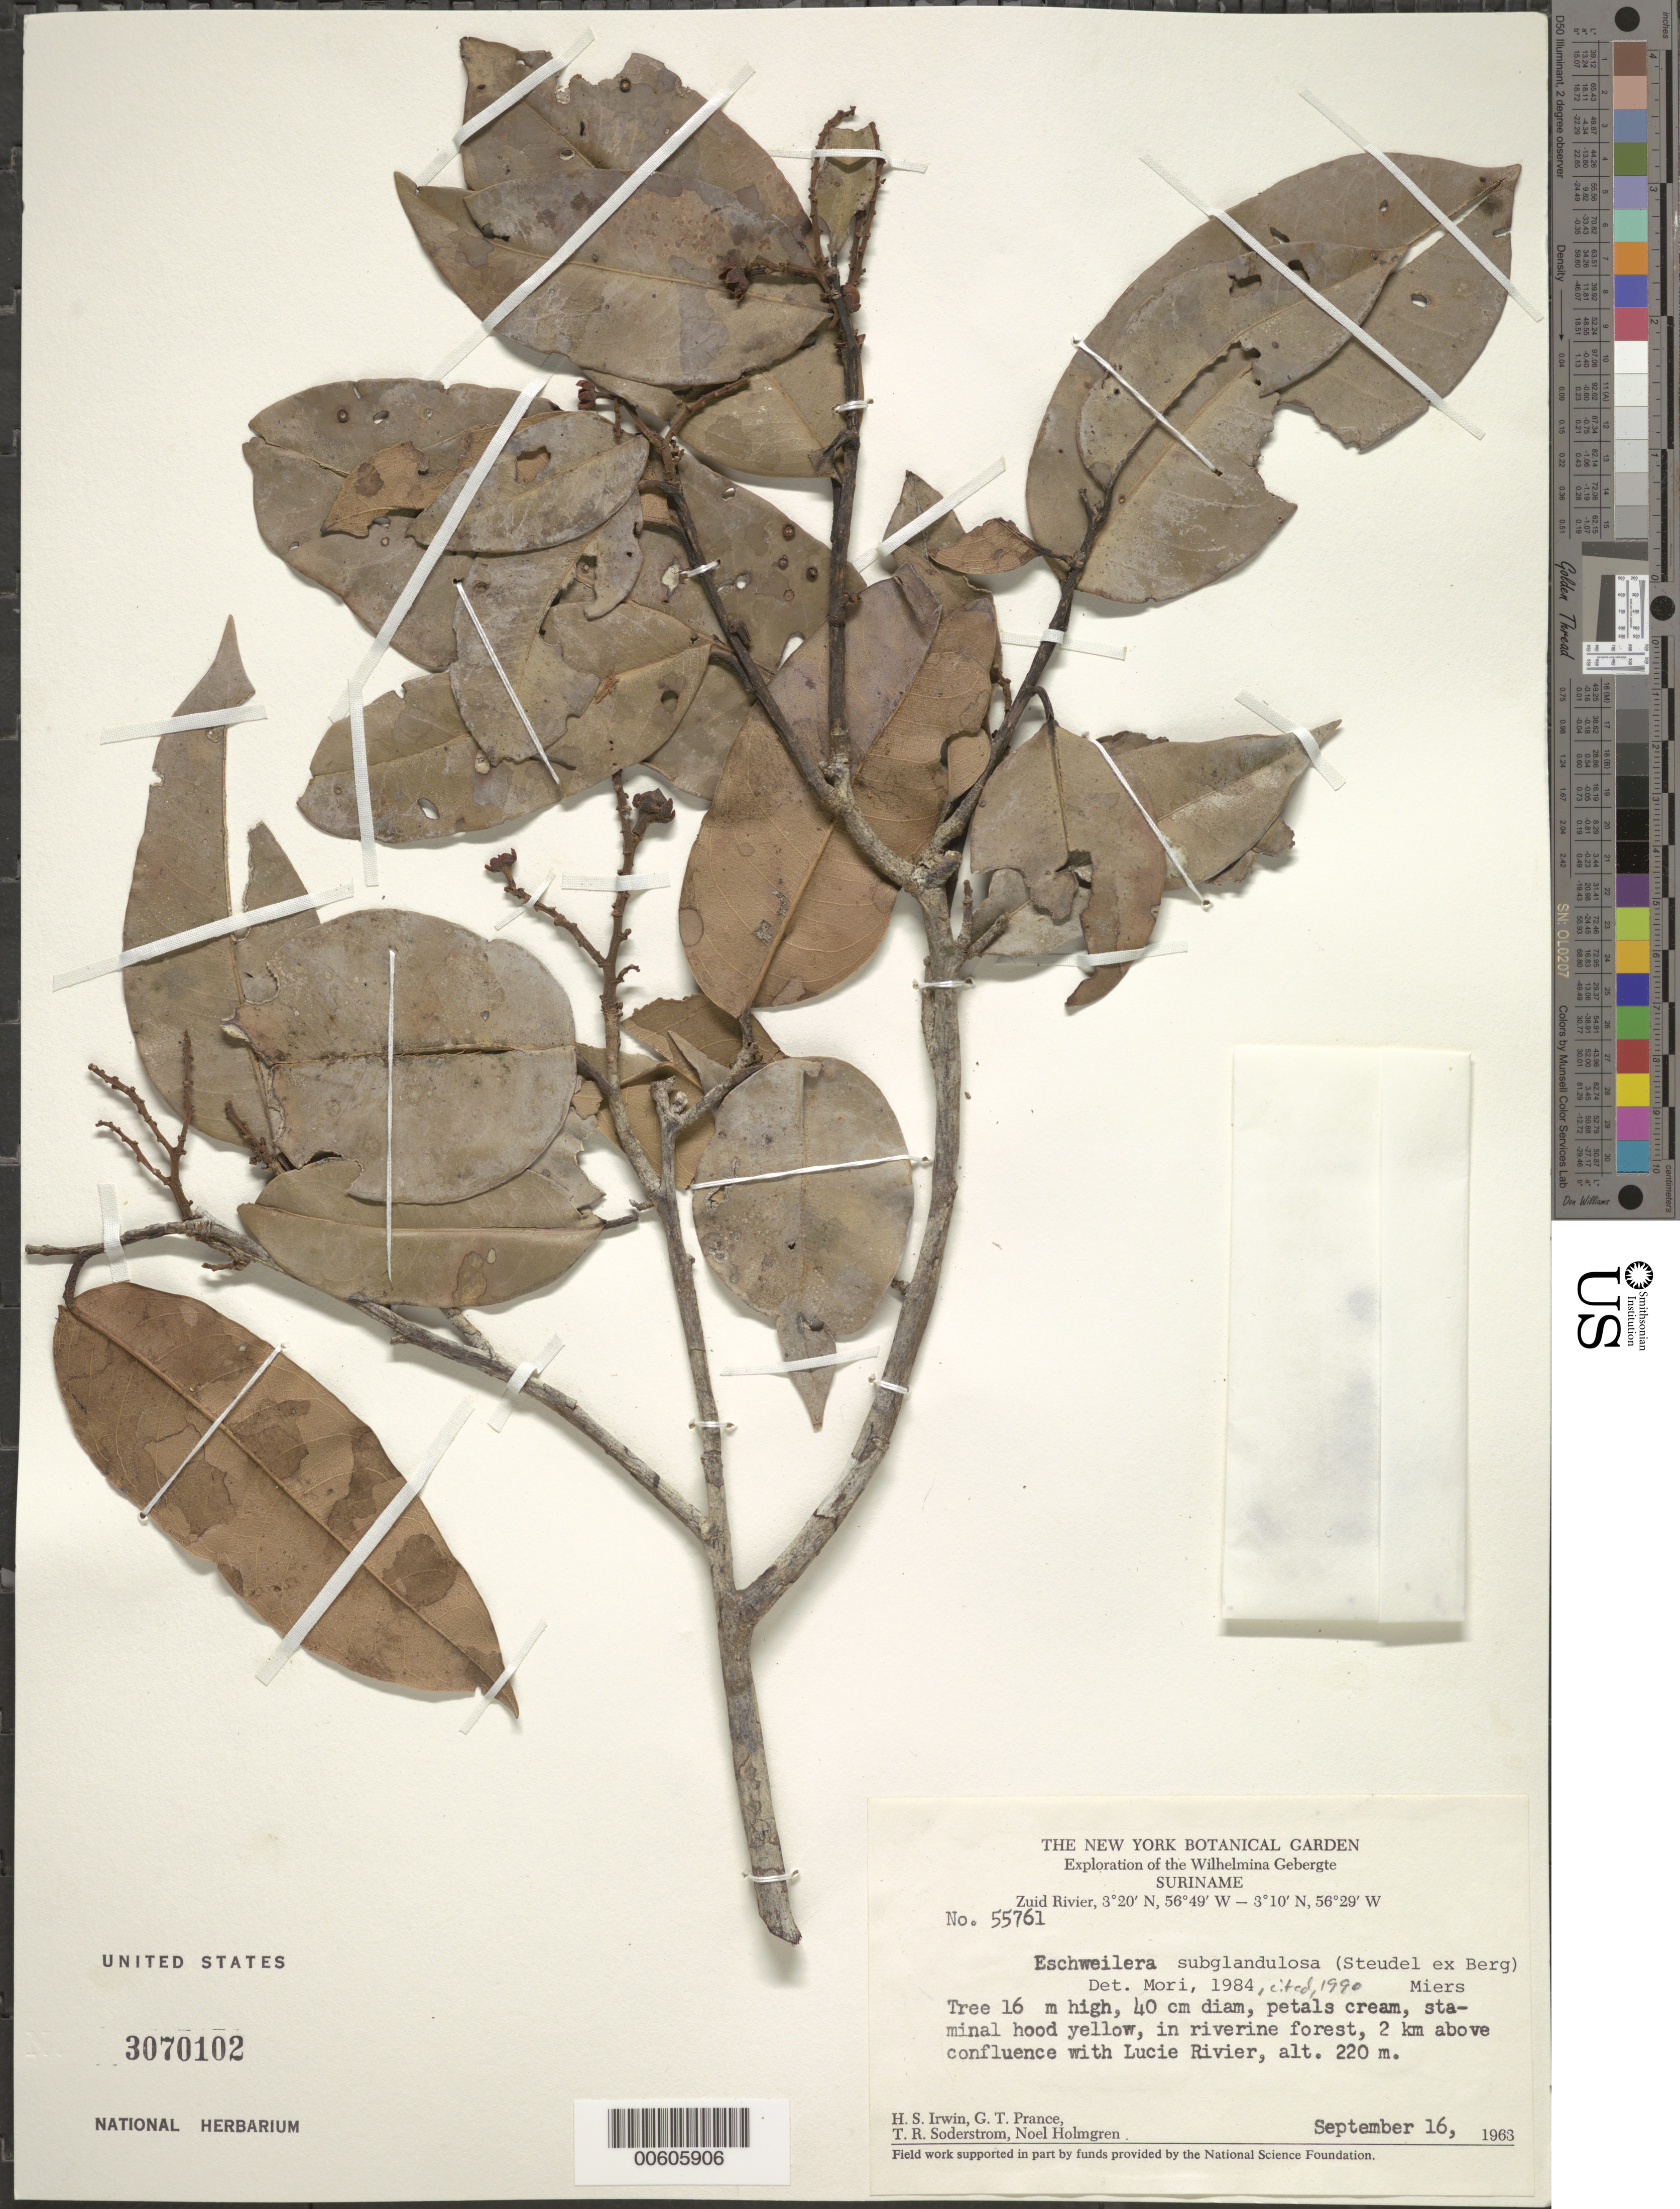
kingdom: Plantae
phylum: Tracheophyta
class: Magnoliopsida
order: Ericales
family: Lecythidaceae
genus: Eschweilera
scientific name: Eschweilera subglandulosa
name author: (Steud. ex Berg) Miers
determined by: Mori, Scott A.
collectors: H. Irwin, G. T. Prance, T. R. Soderstrom & N. H. Holmgren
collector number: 55761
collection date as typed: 16-Sep-63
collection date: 1963-09-16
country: Suriname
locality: Zuid River, 2 km above confluence with Lucie R., Wilhelmina Gebergte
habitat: Riverine forest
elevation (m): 220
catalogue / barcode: US 3070102